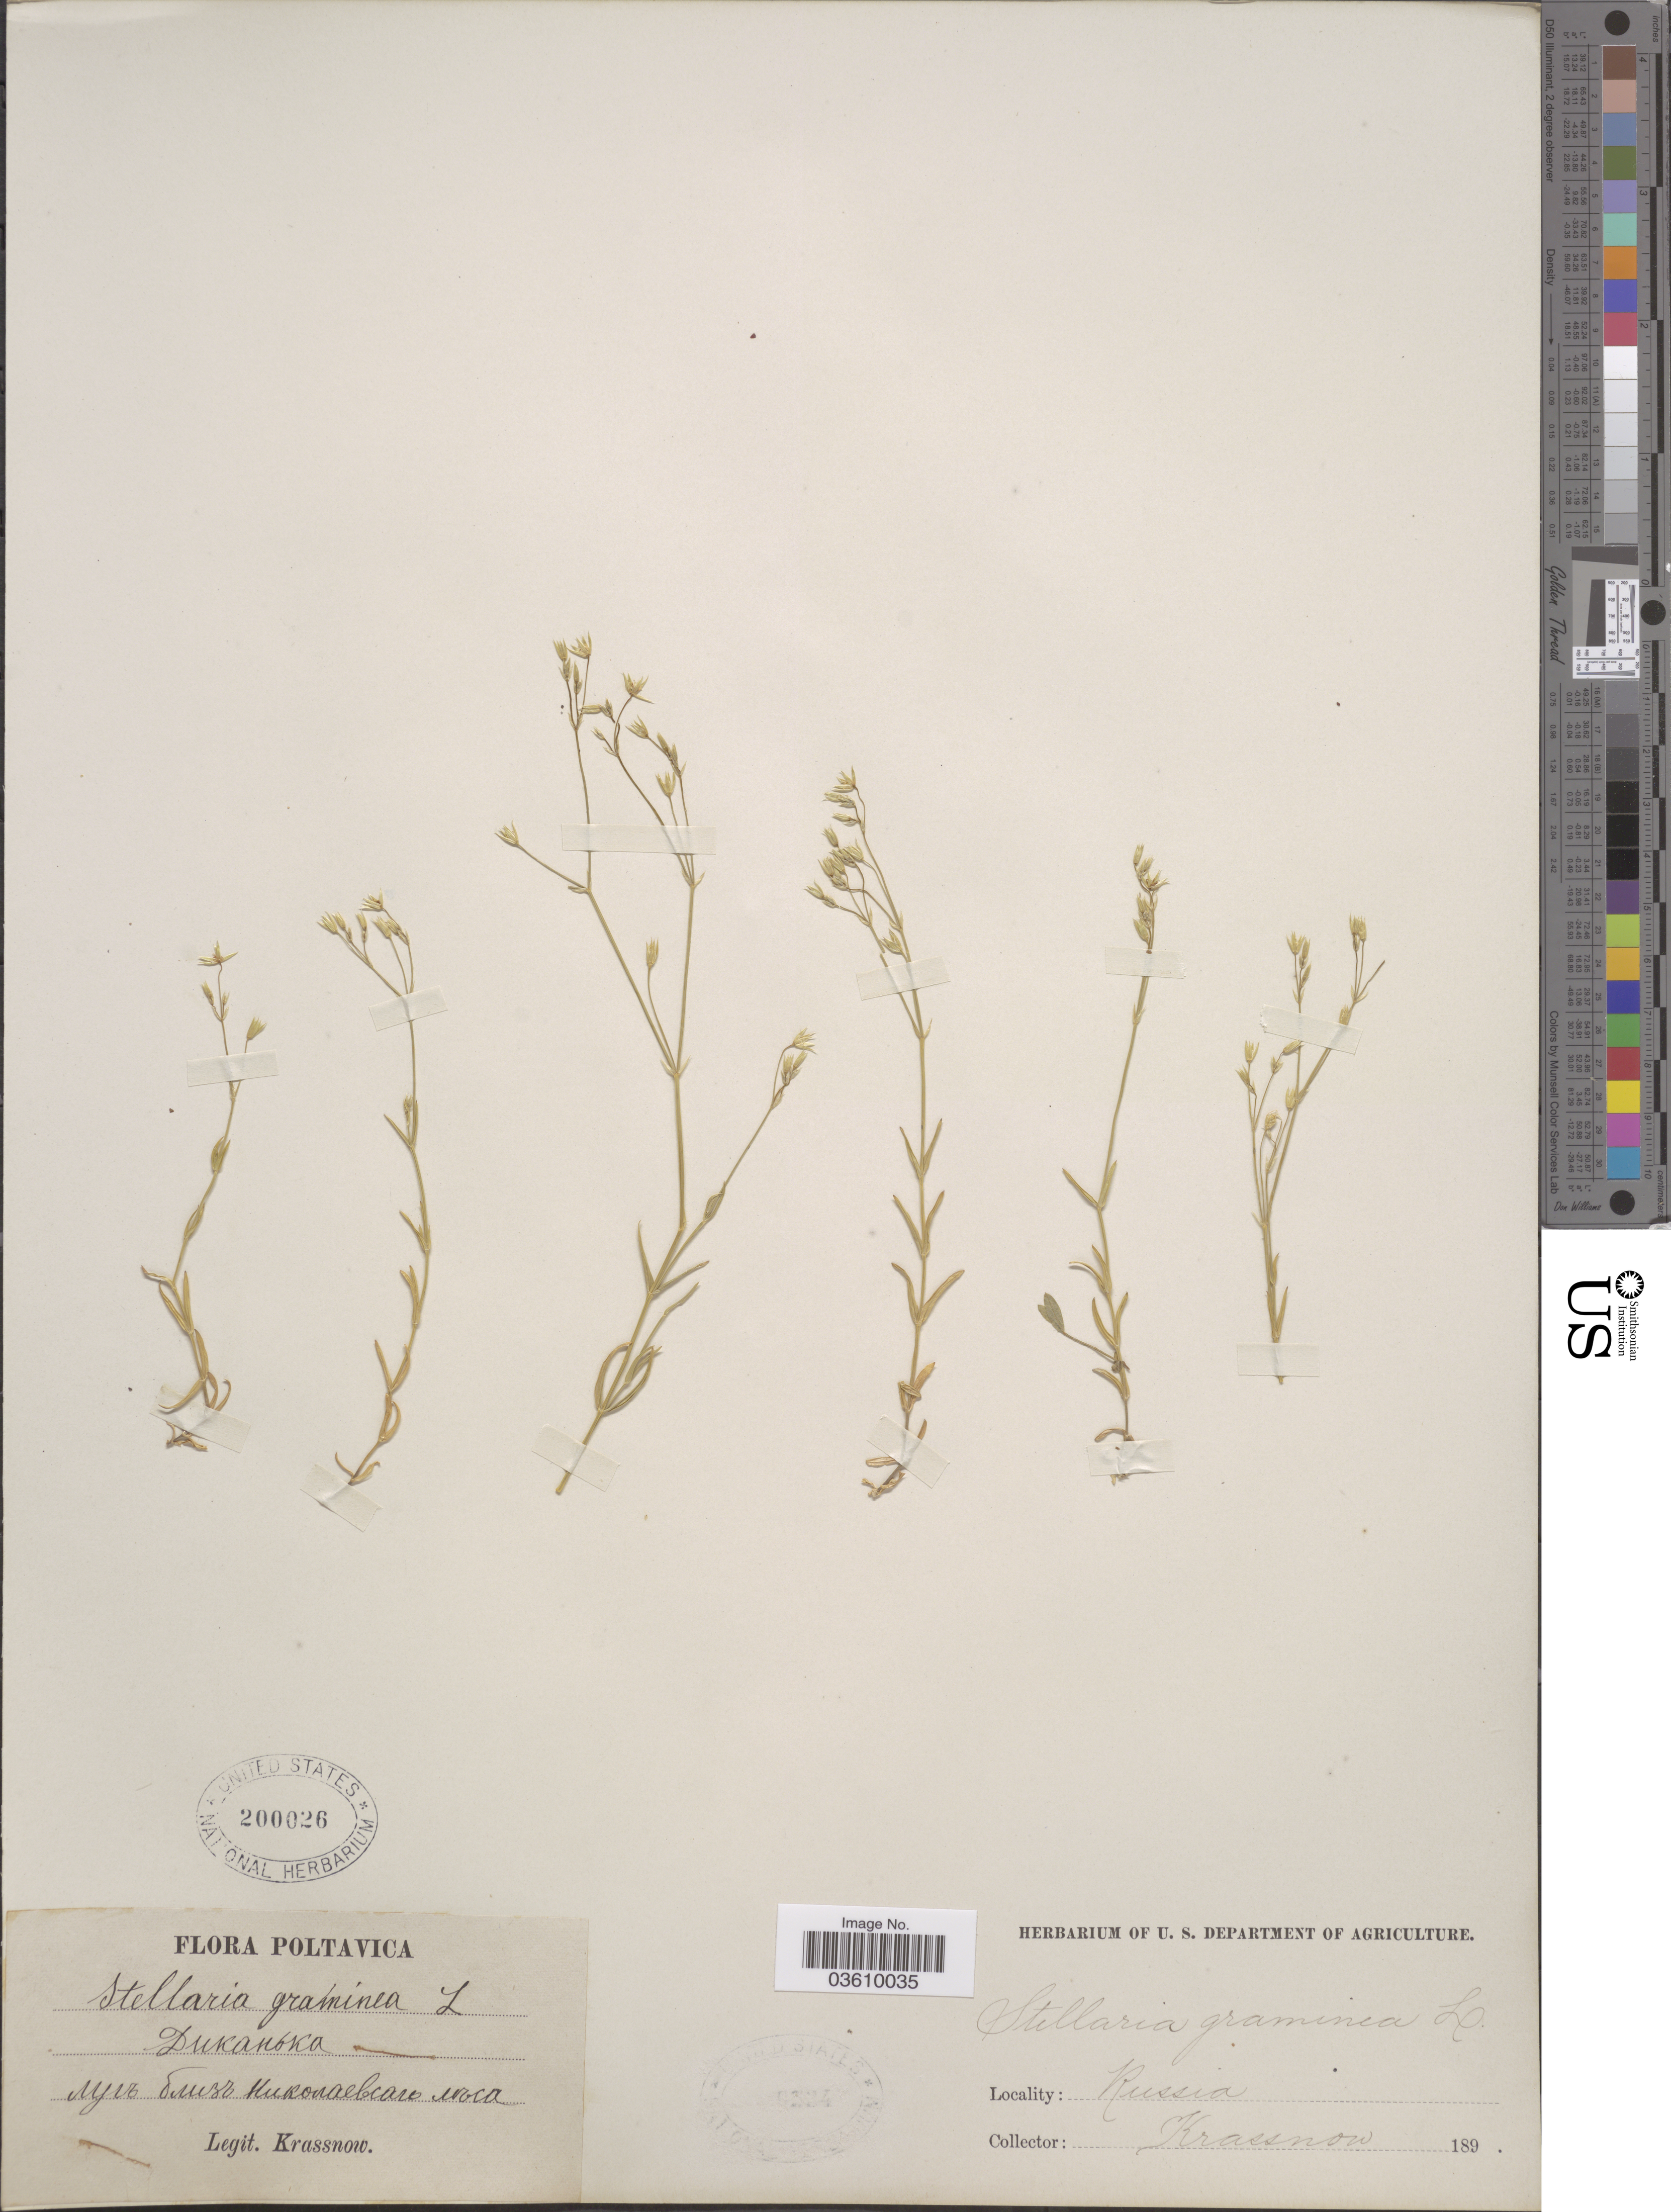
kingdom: Plantae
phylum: Tracheophyta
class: Magnoliopsida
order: Caryophyllales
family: Caryophyllaceae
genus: Stellaria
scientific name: Stellaria graminea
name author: L.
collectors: -. Krassnow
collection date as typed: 189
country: Ukraine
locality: Poltavica. X.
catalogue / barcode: US 200026